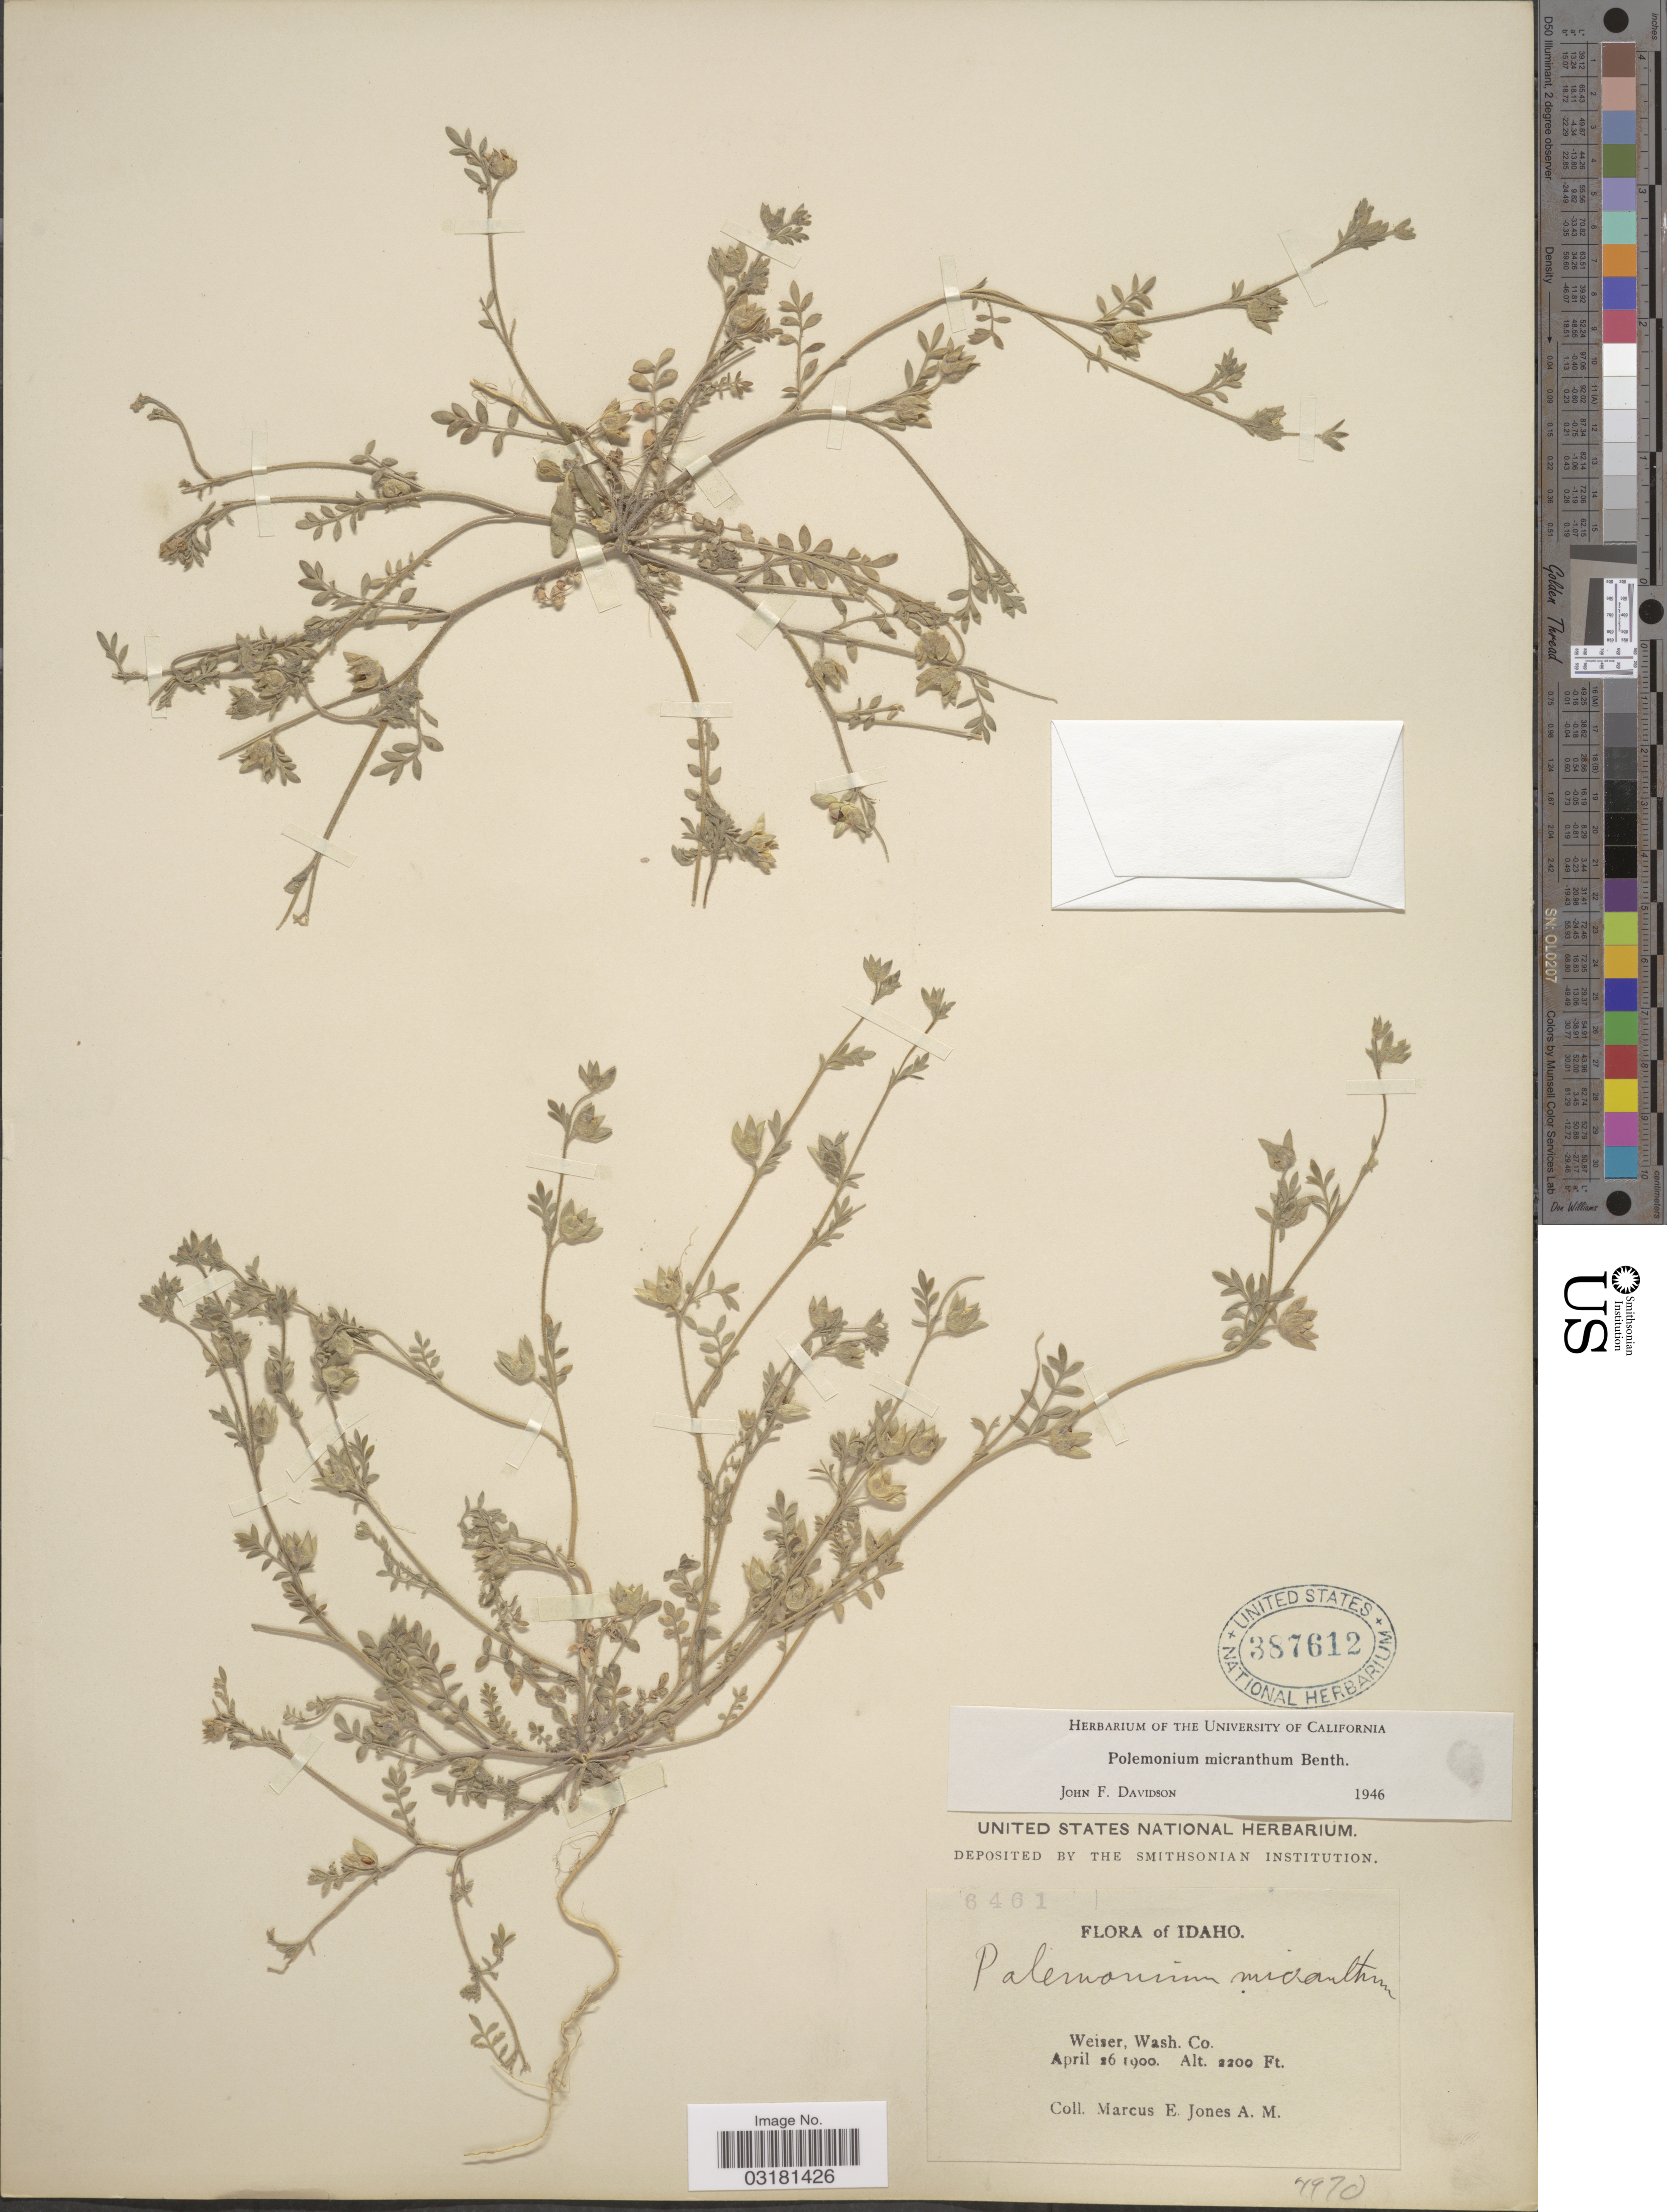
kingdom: Plantae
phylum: Tracheophyta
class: Magnoliopsida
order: Ericales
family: Polemoniaceae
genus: Polemonium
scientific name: Polemonium micranthum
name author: Benth.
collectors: M. E. Jones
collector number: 6461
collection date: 1900-04-26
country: United States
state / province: Idaho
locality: Weiser, Wash. Co.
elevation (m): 671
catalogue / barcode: US 387612